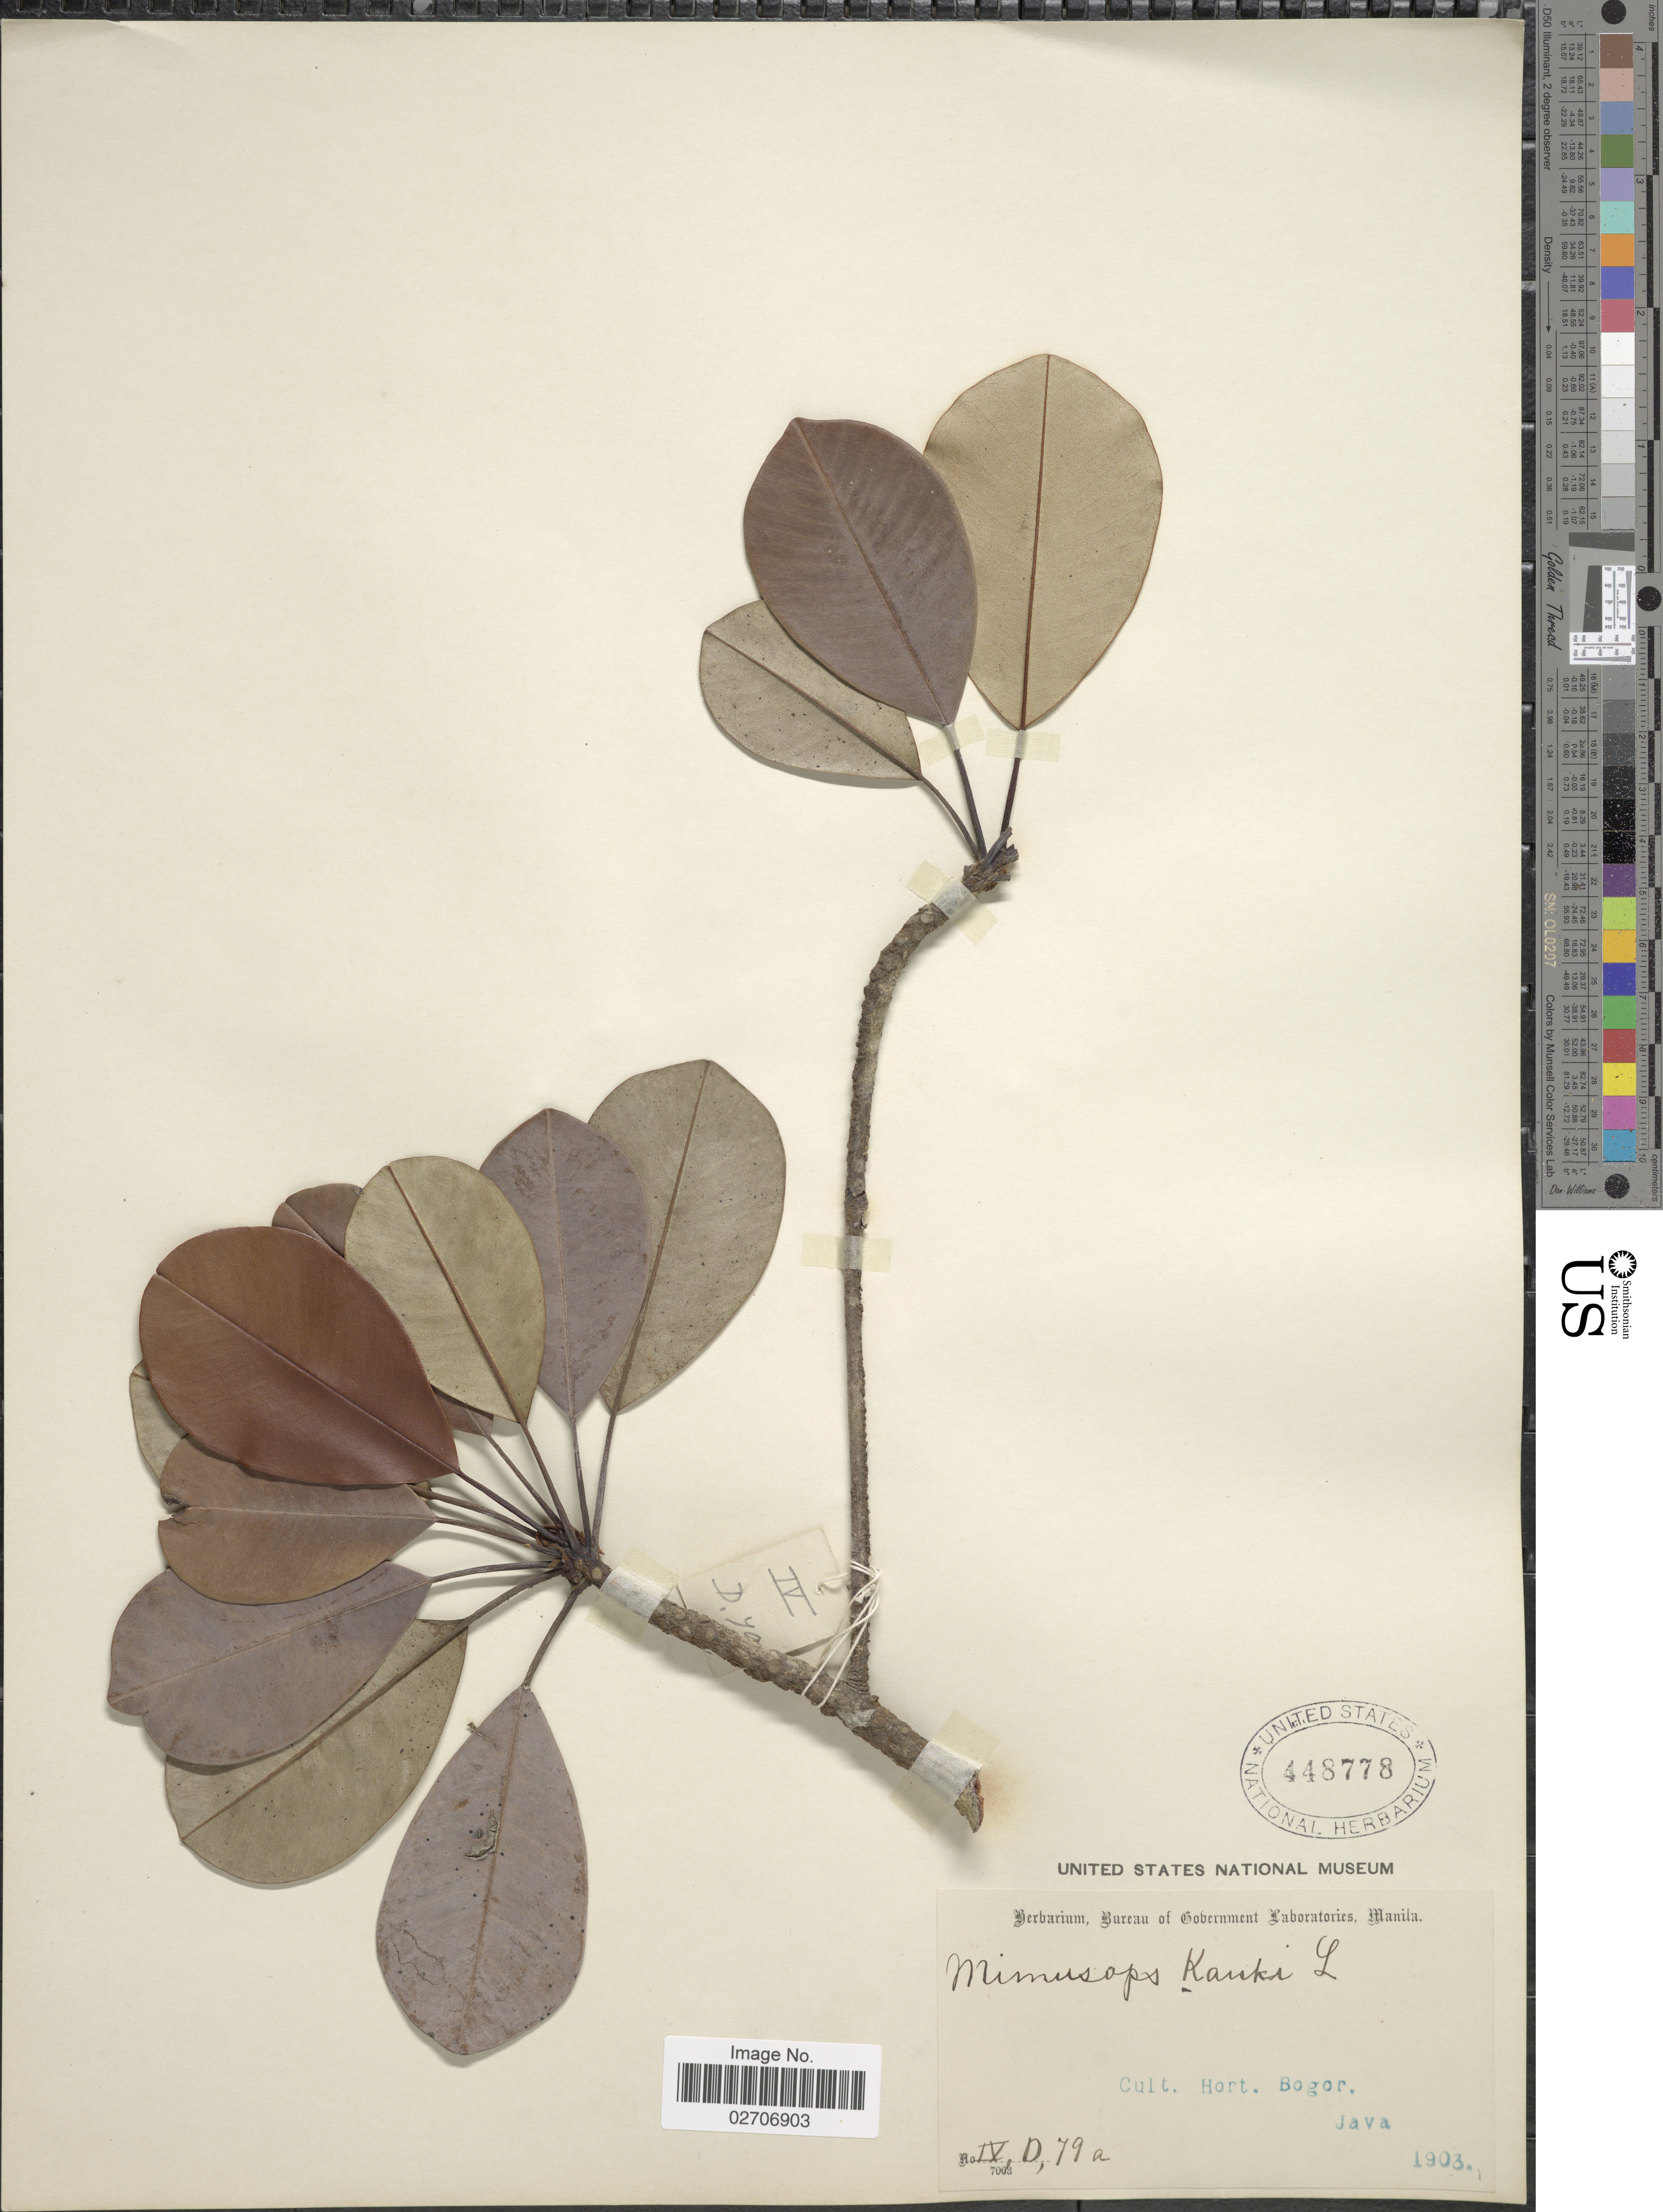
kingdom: Plantae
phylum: Tracheophyta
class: Magnoliopsida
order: Ericales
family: Sapotaceae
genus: Manilkara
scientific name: Manilkara kauki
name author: (L.) Dubard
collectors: Ex herb. Bureau of Government Laboratories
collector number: IV,D,79a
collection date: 1903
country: Indonesia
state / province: Java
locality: Cult. Hort. Bogor, Java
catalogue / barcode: US 448778